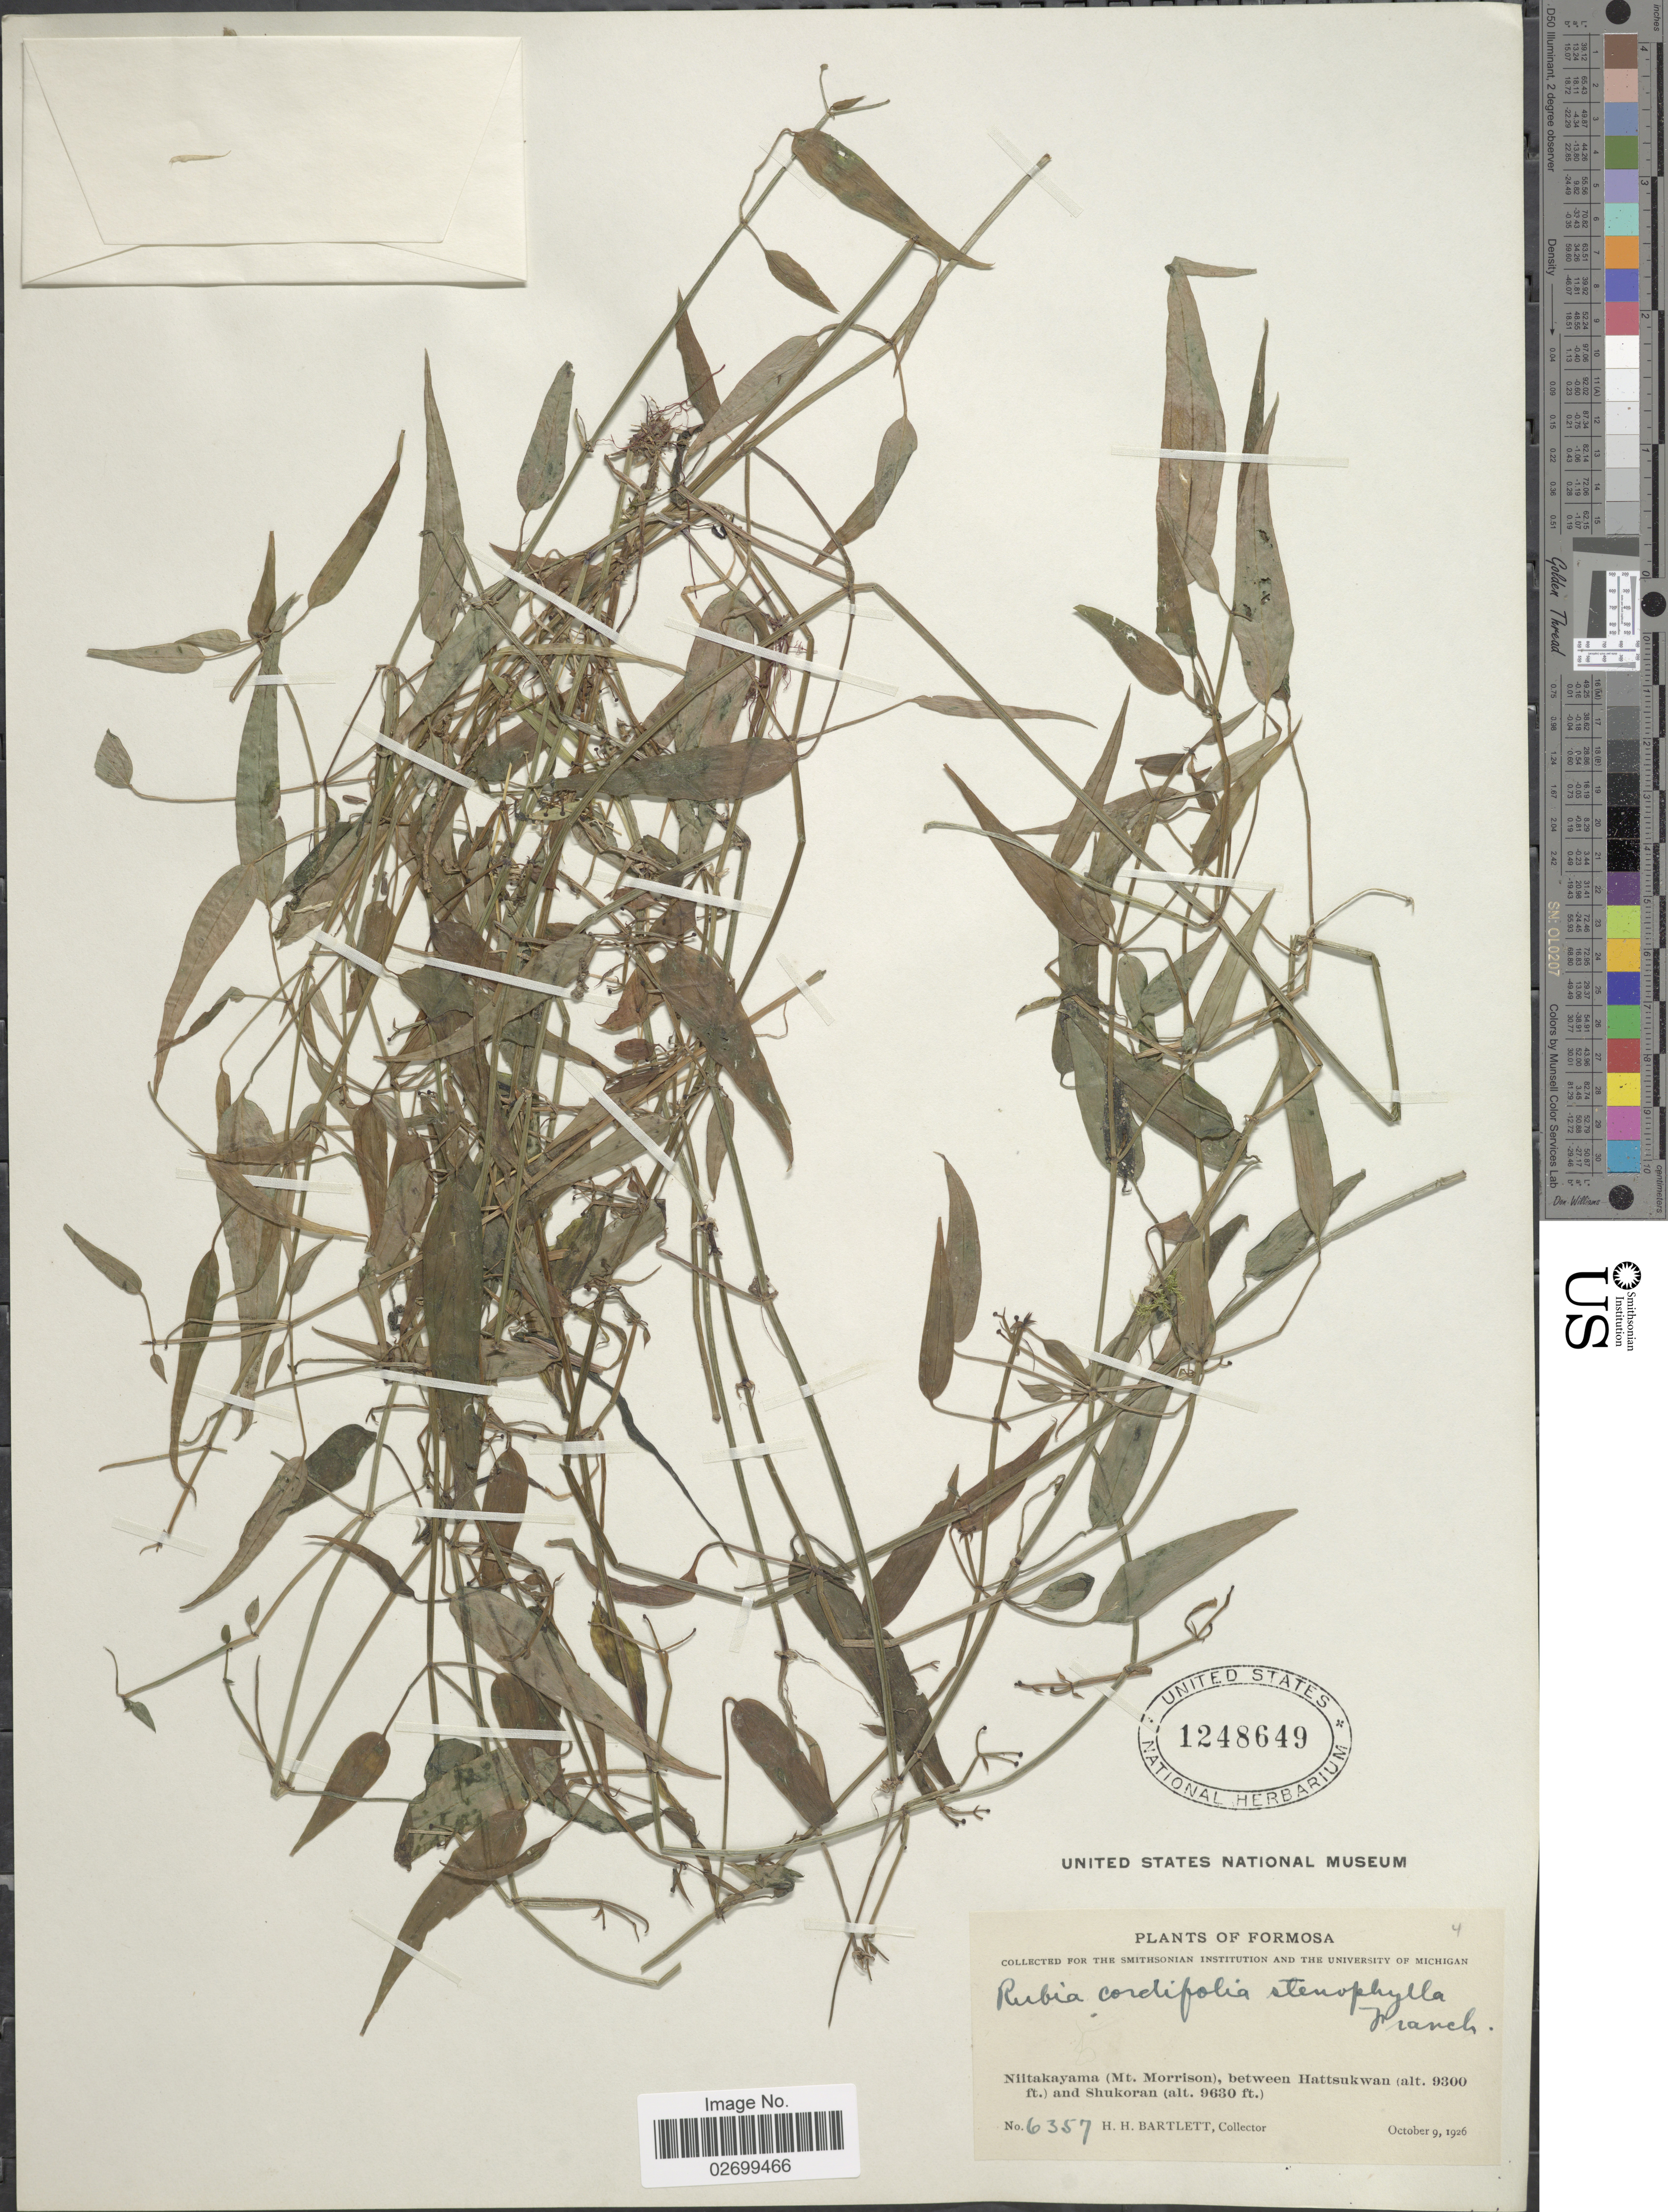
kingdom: Plantae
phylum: Tracheophyta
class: Magnoliopsida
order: Gentianales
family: Rubiaceae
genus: Rubia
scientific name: Rubia cordifolia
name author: L.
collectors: H. H. Bartlett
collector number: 6357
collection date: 1926-10-09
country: Taiwan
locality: Formosa, Niitakayama (Mt. Morrison), between Hattsukwan and Shukoran.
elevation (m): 2835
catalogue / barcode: US 1248649